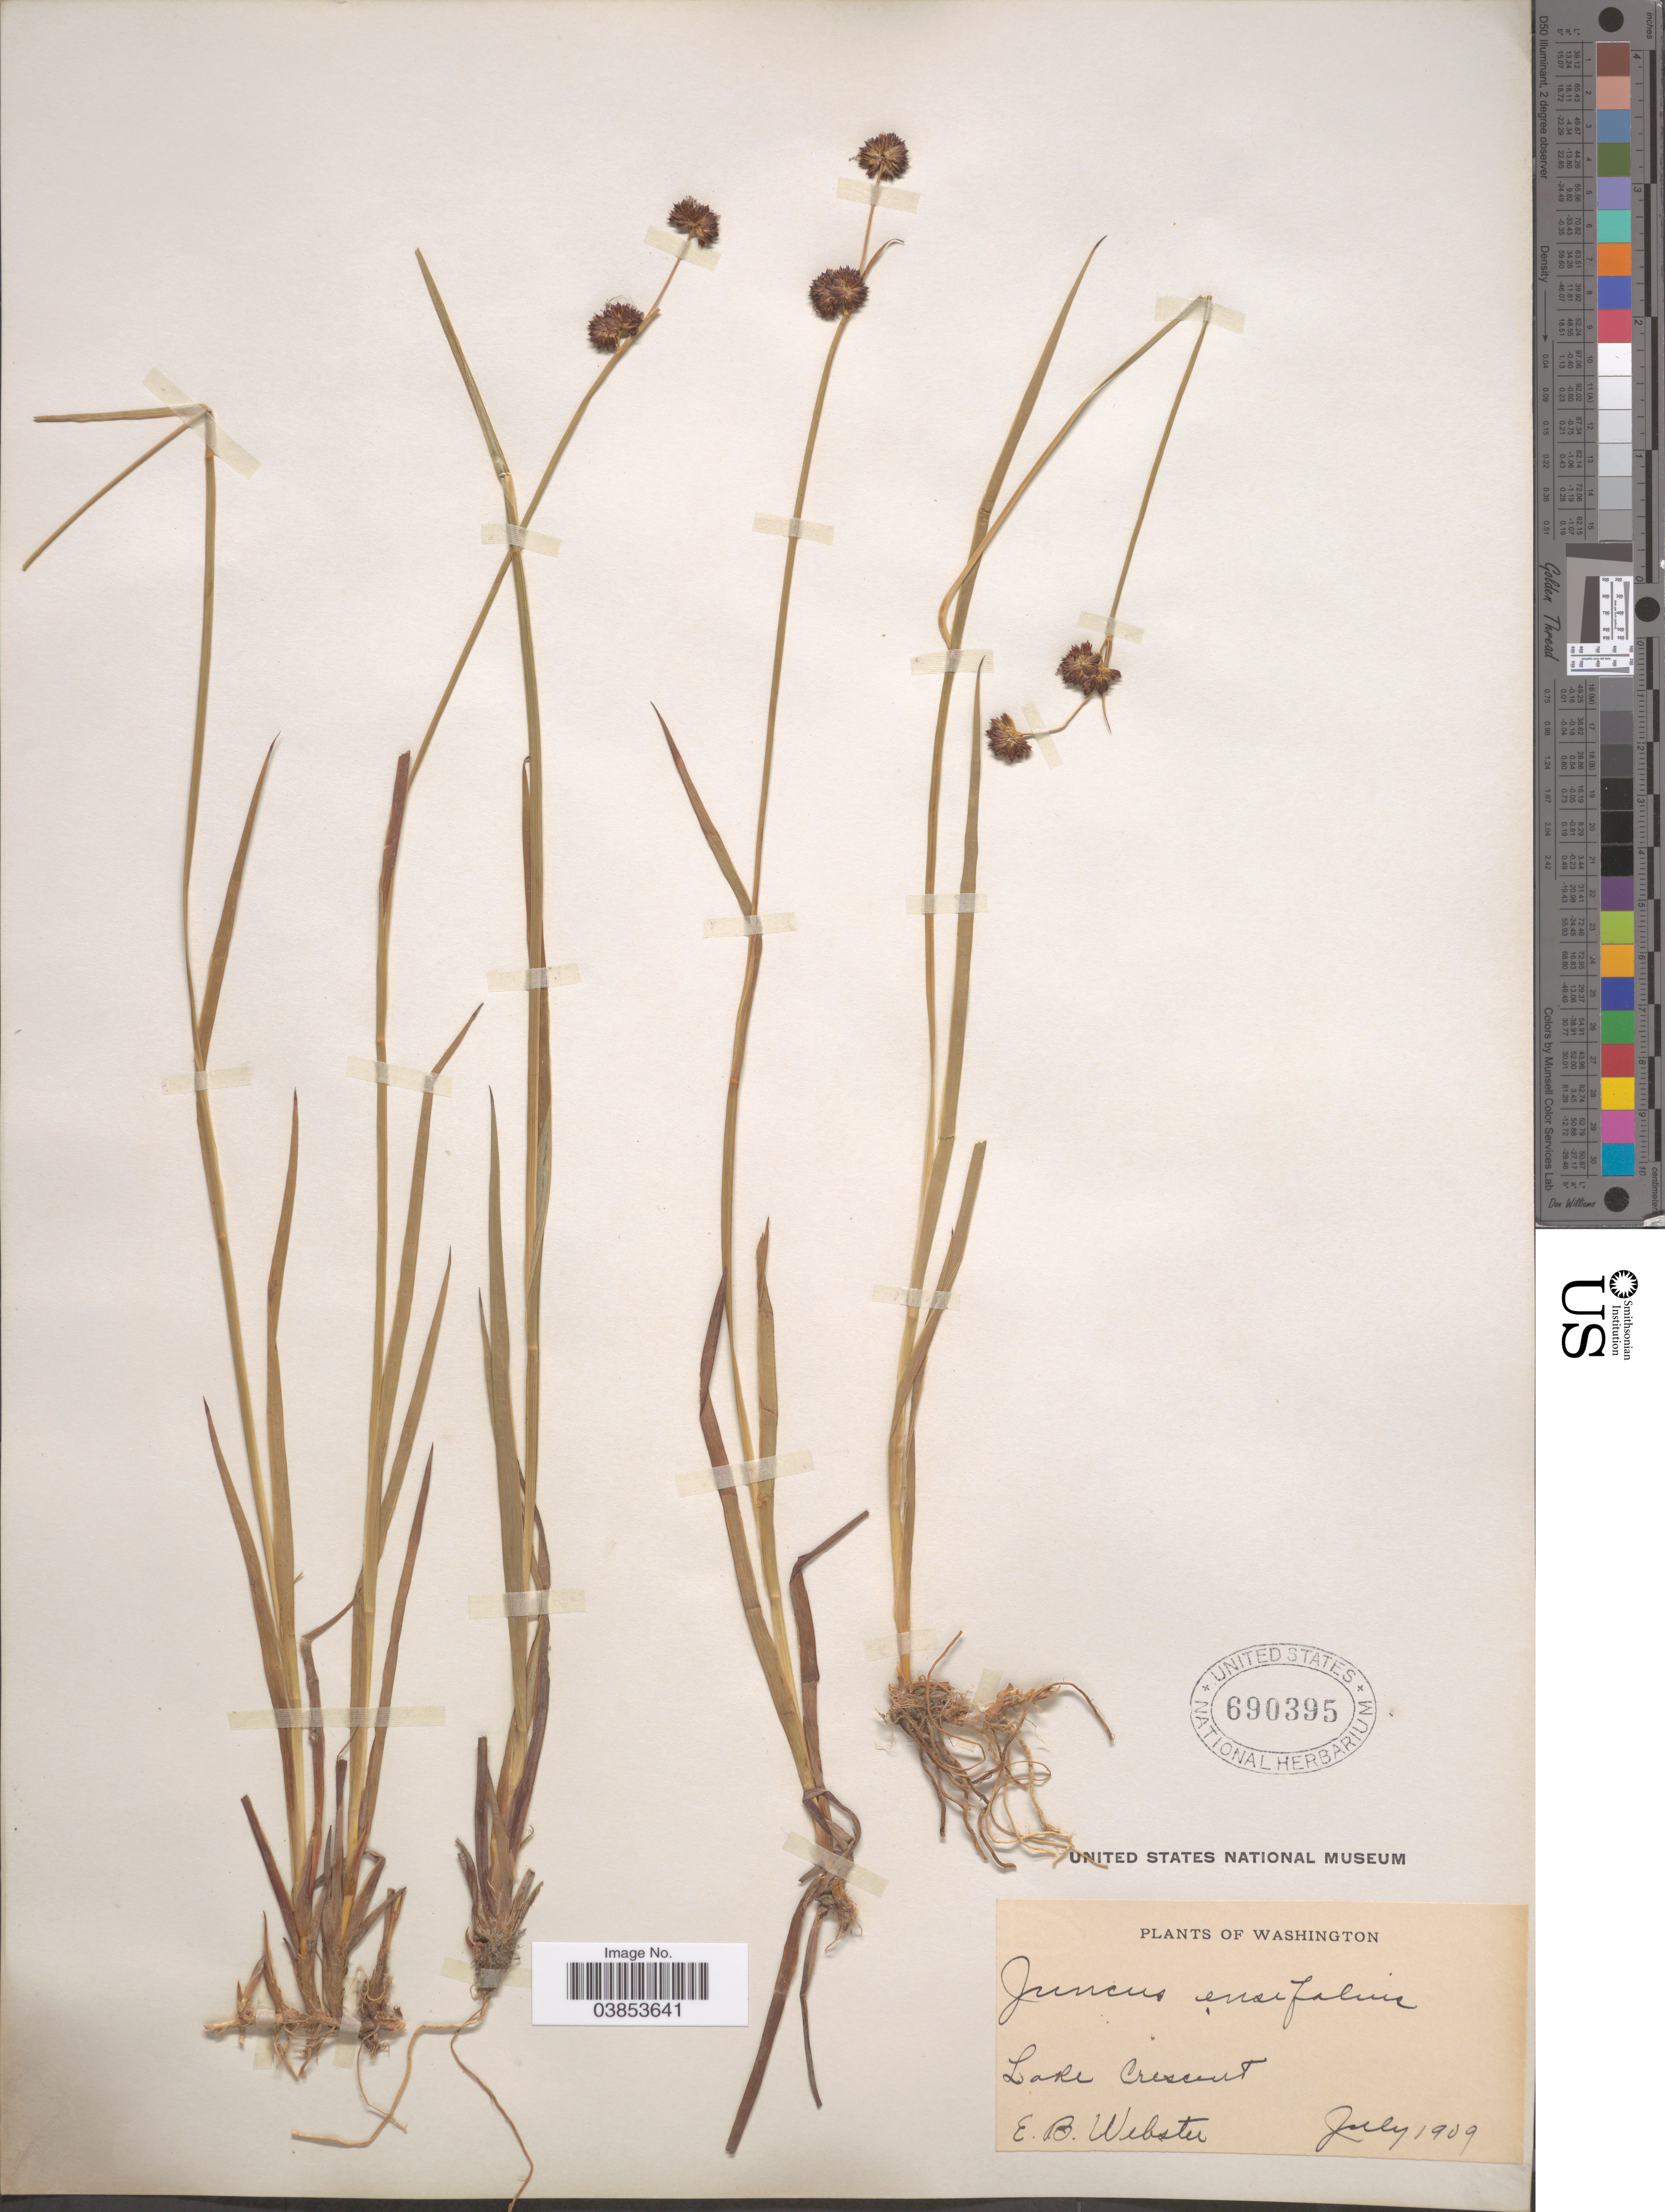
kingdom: Plantae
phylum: Tracheophyta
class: Liliopsida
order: Poales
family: Juncaceae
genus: Juncus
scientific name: Juncus ensifolius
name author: Wikstr.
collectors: E. B. Webster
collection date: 1909-07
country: United States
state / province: Washington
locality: Lake Crescent.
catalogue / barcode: US 690395